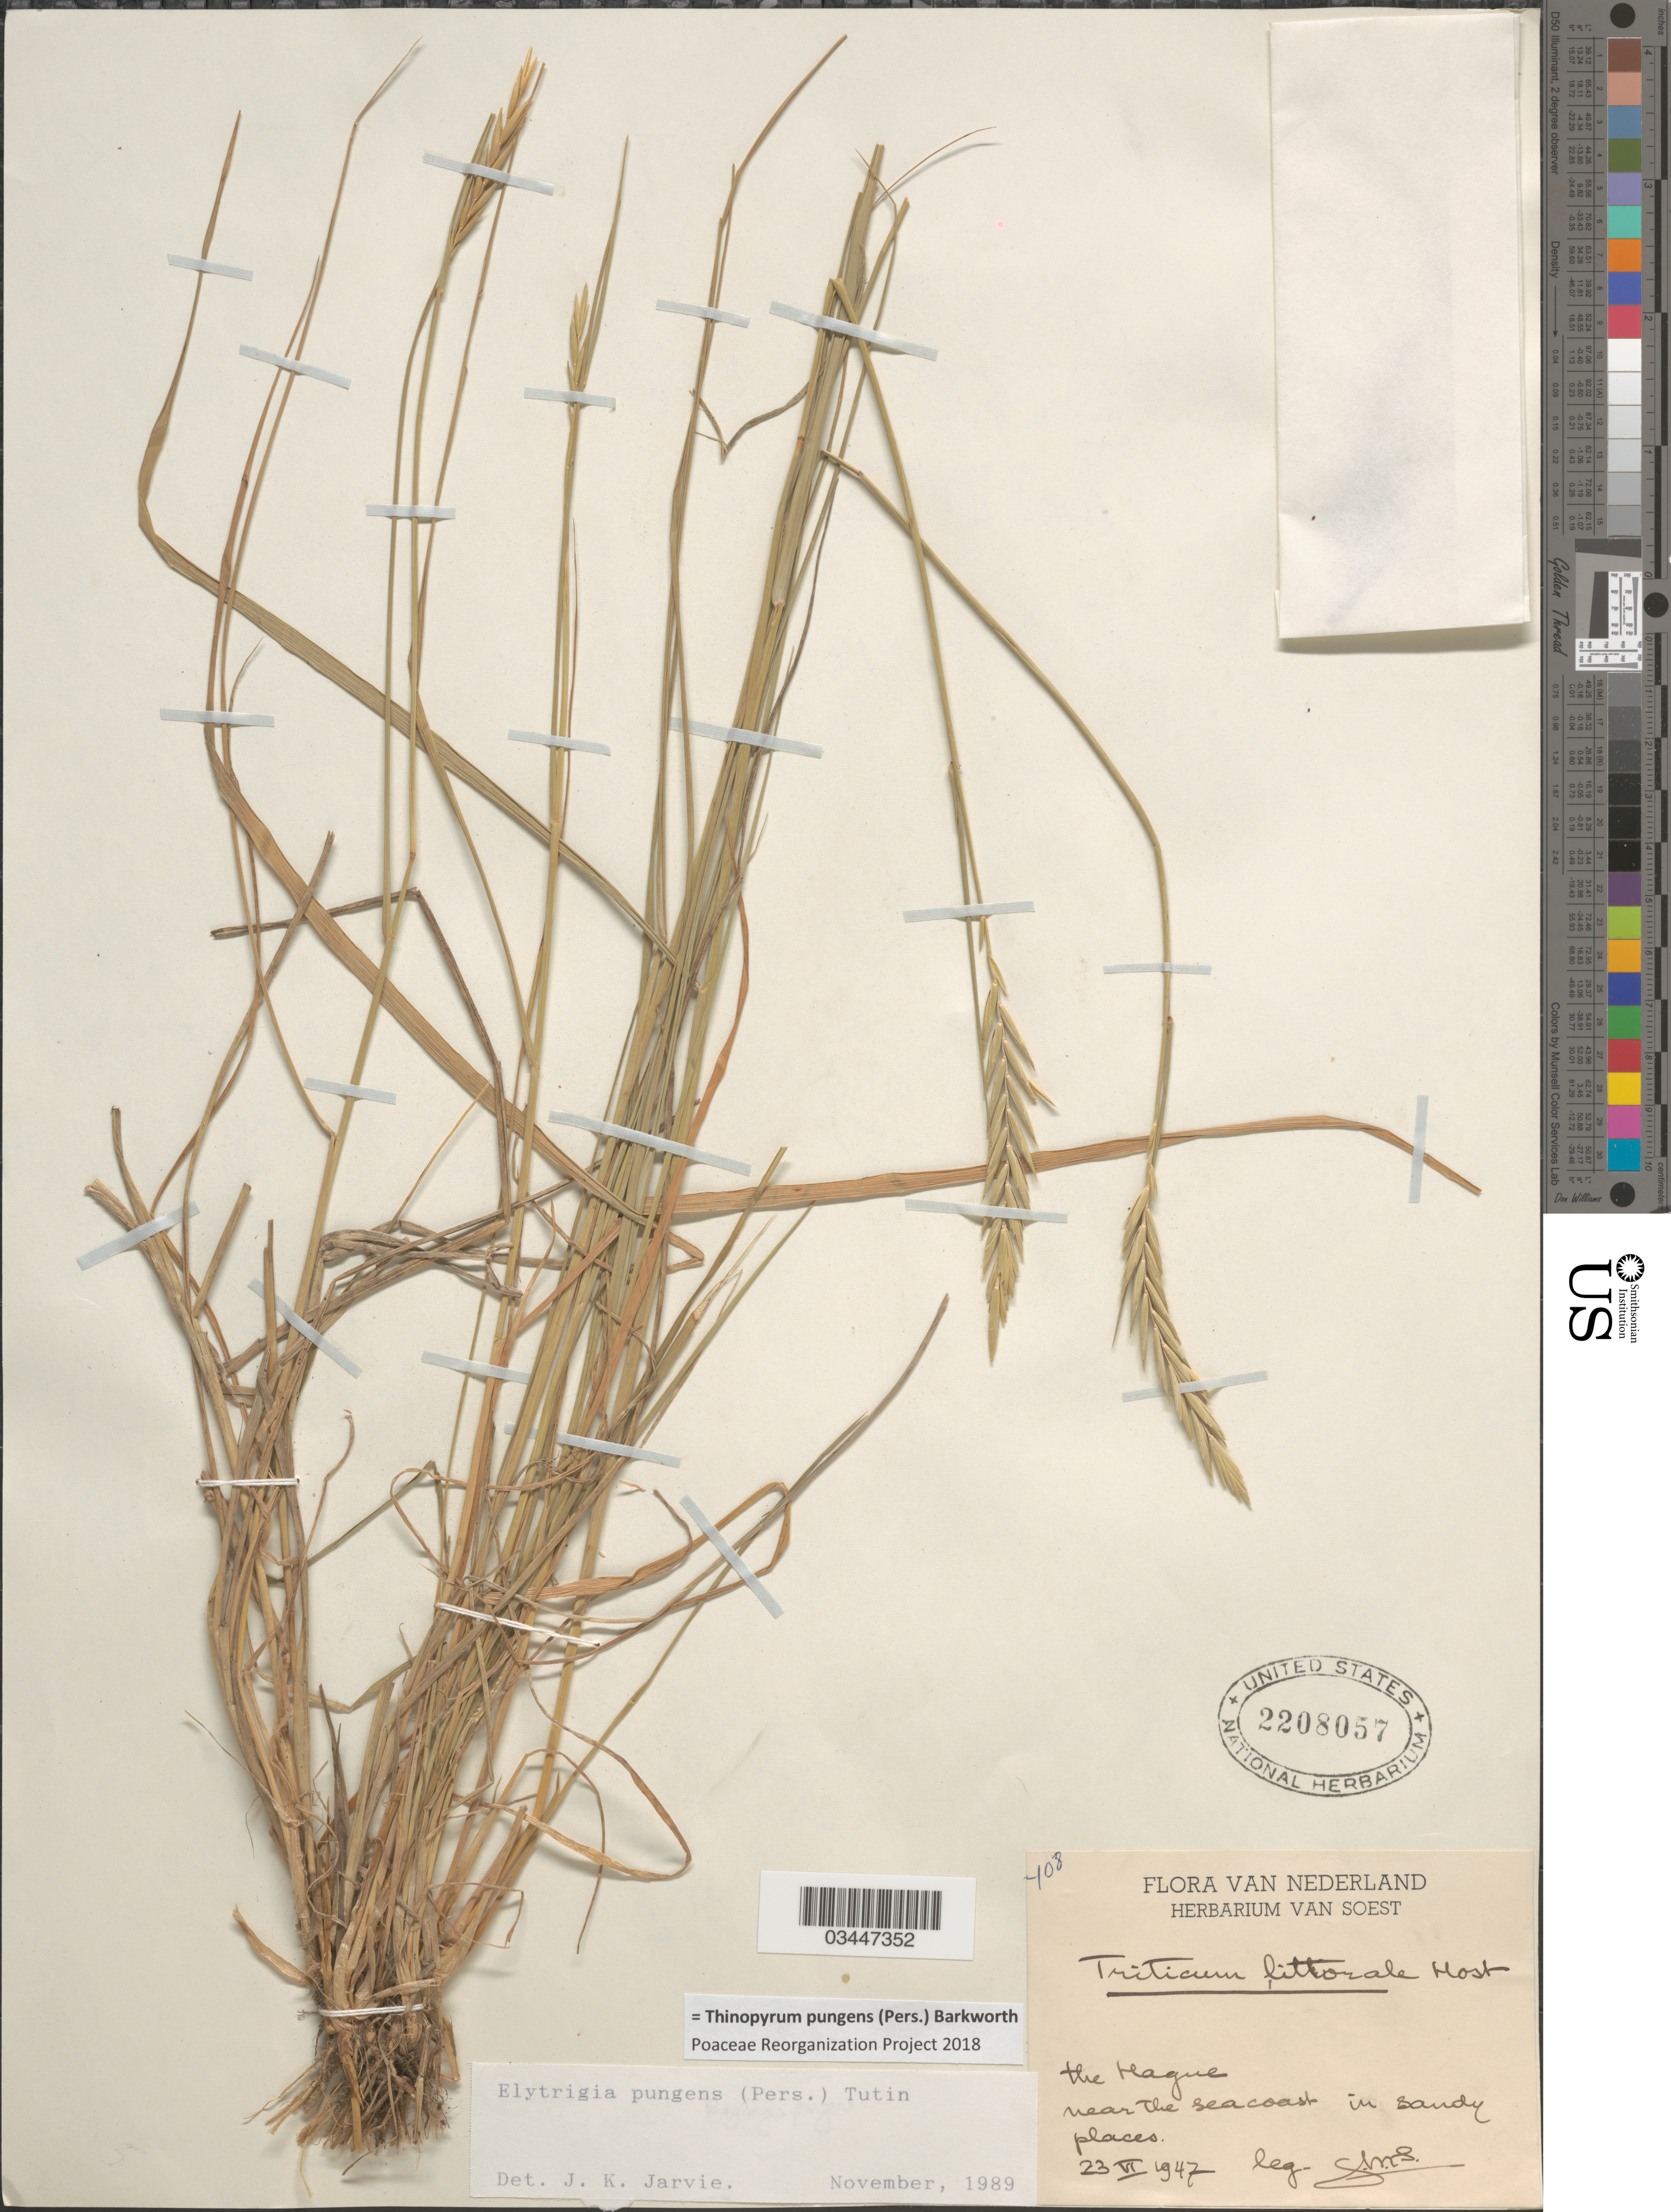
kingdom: Plantae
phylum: Tracheophyta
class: Liliopsida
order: Poales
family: Poaceae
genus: Thinopyrum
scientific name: Thinopyrum pungens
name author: (Pers.) Barkworth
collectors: S. M. S.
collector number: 408*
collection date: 1947-06-23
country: Netherlands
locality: The Hague near the seacoast in sandy places.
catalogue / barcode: US 2208057